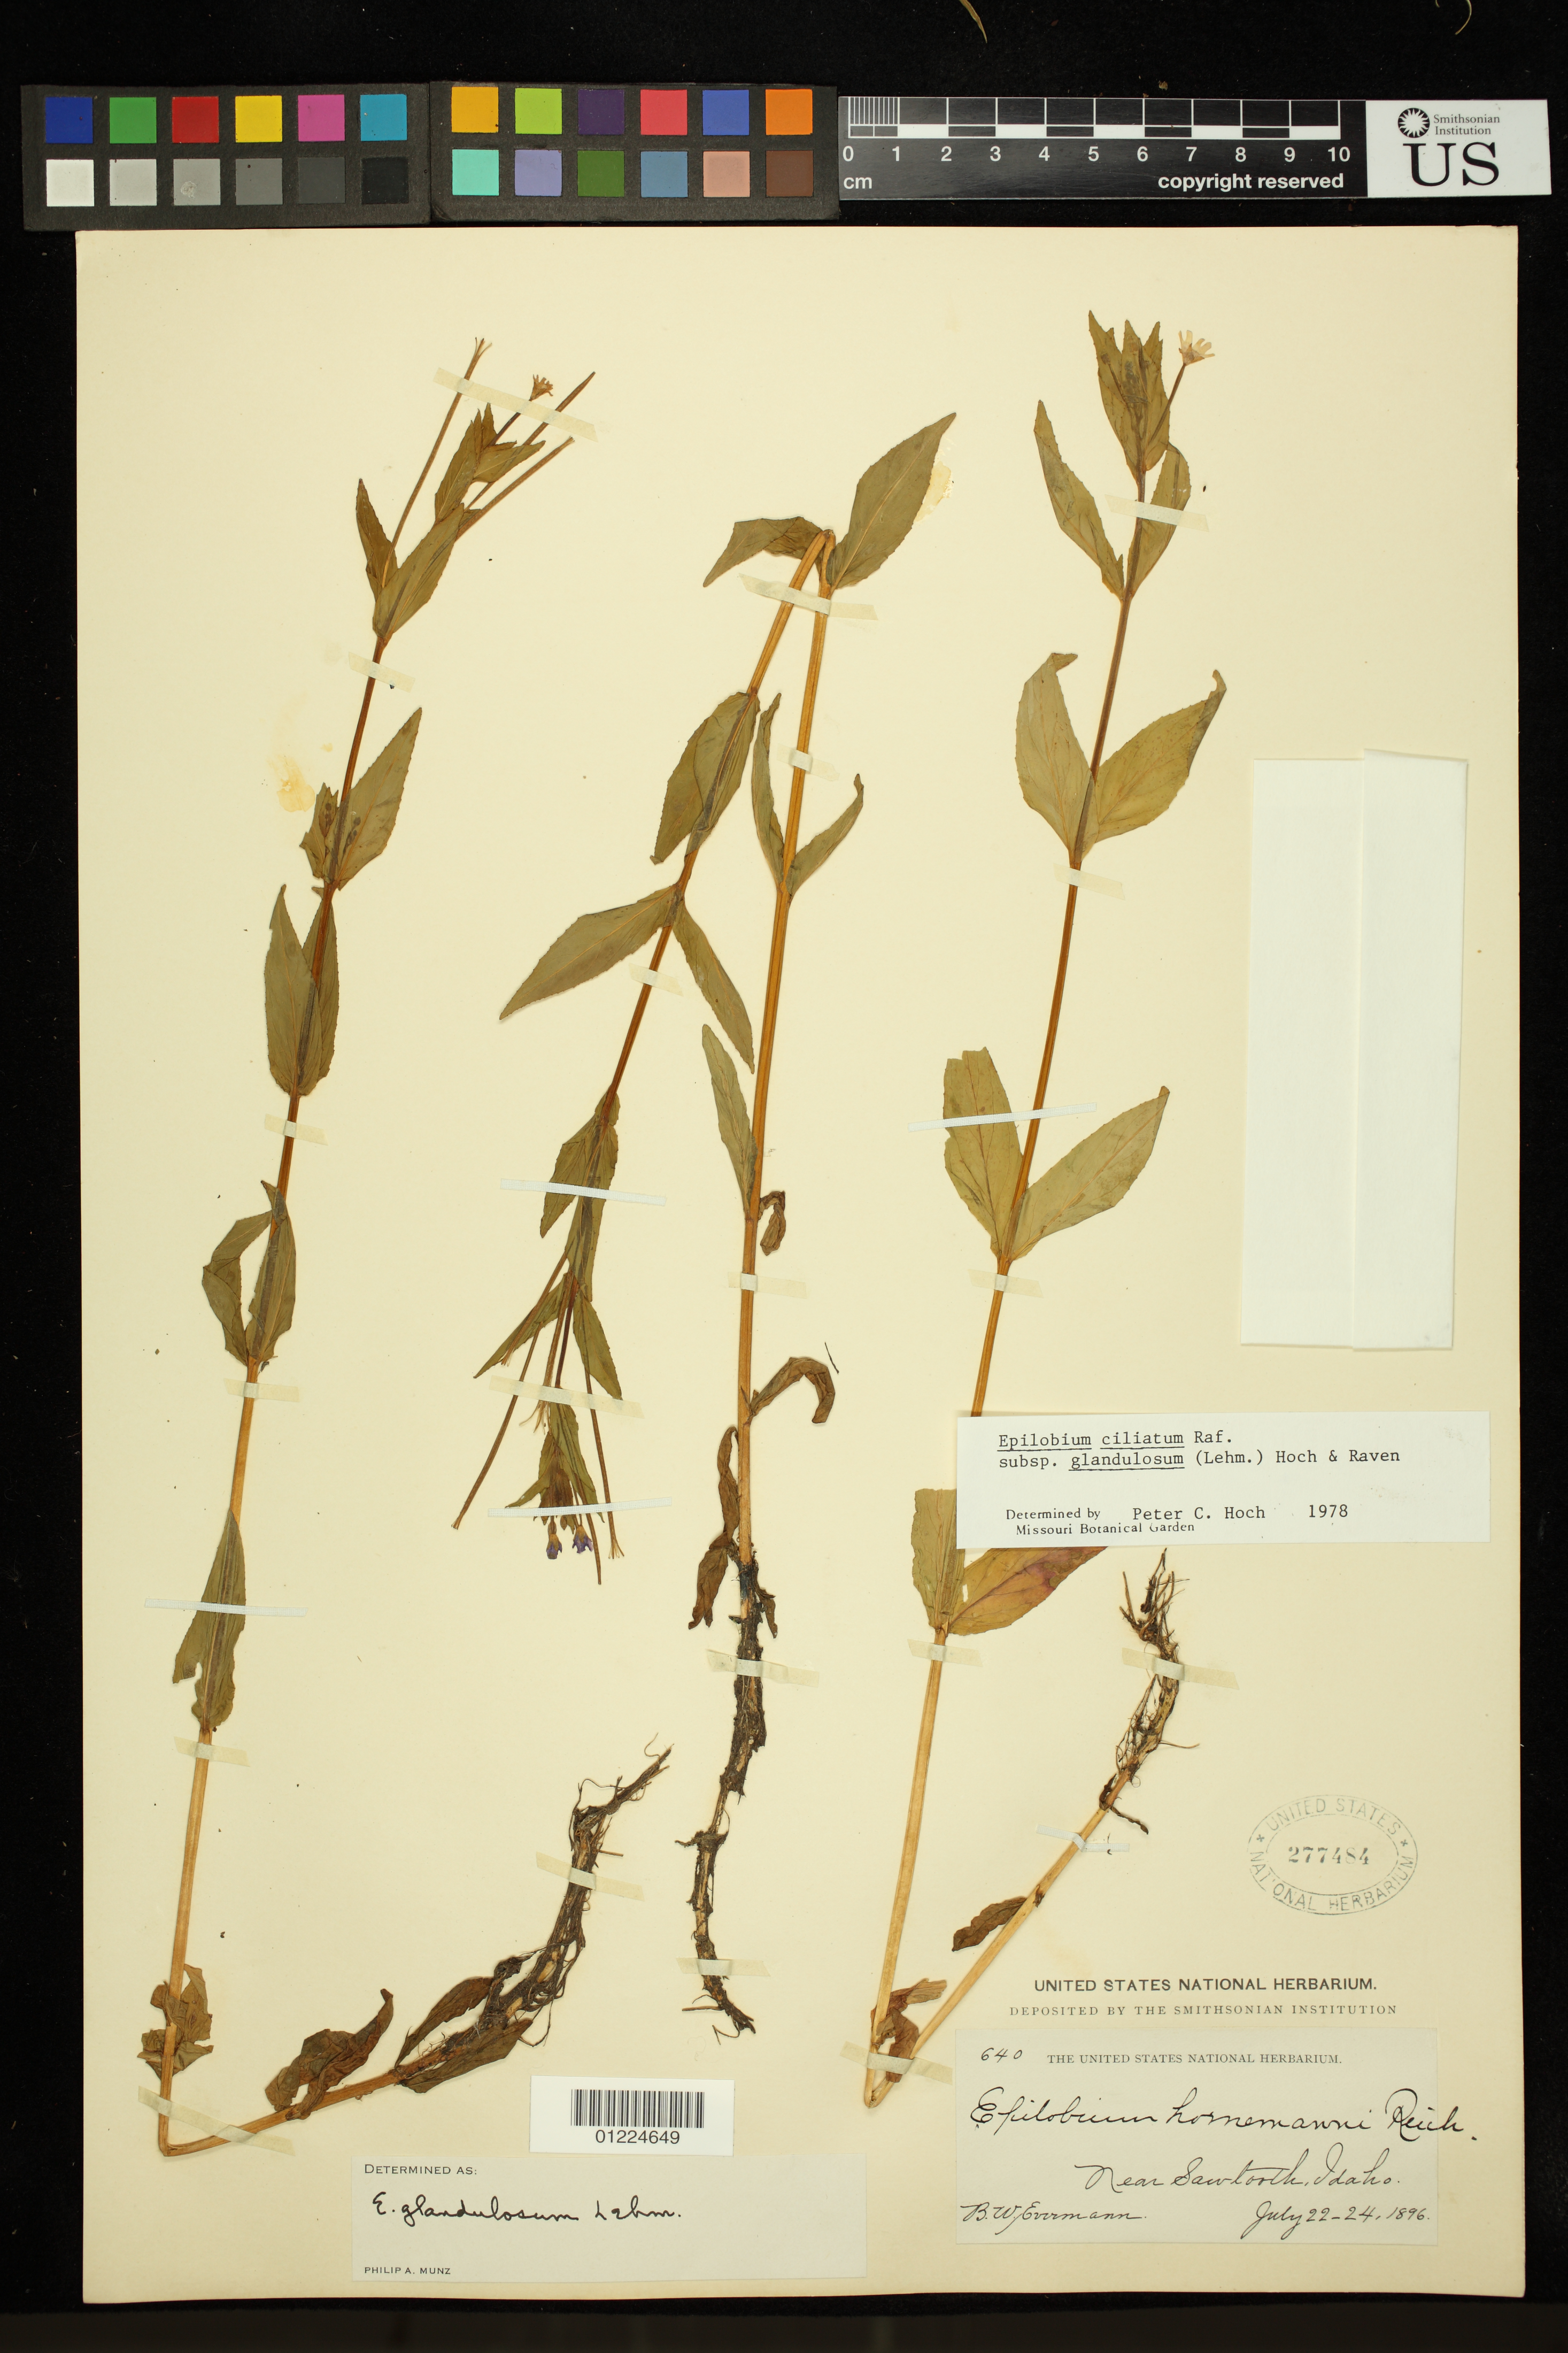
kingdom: Plantae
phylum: Tracheophyta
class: Magnoliopsida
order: Myrtales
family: Onagraceae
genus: Epilobium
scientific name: Epilobium ciliatum subsp. glandulosum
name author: (Lehm.) Hoch & P.H. Raven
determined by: Hoch, P. C.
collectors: B. W. Evermann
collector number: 640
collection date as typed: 22 Jul 1896 to 24 Jul 1896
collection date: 1896-07-22/1896-07-24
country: United States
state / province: Idaho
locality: Near Sawtooth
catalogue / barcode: US 277484